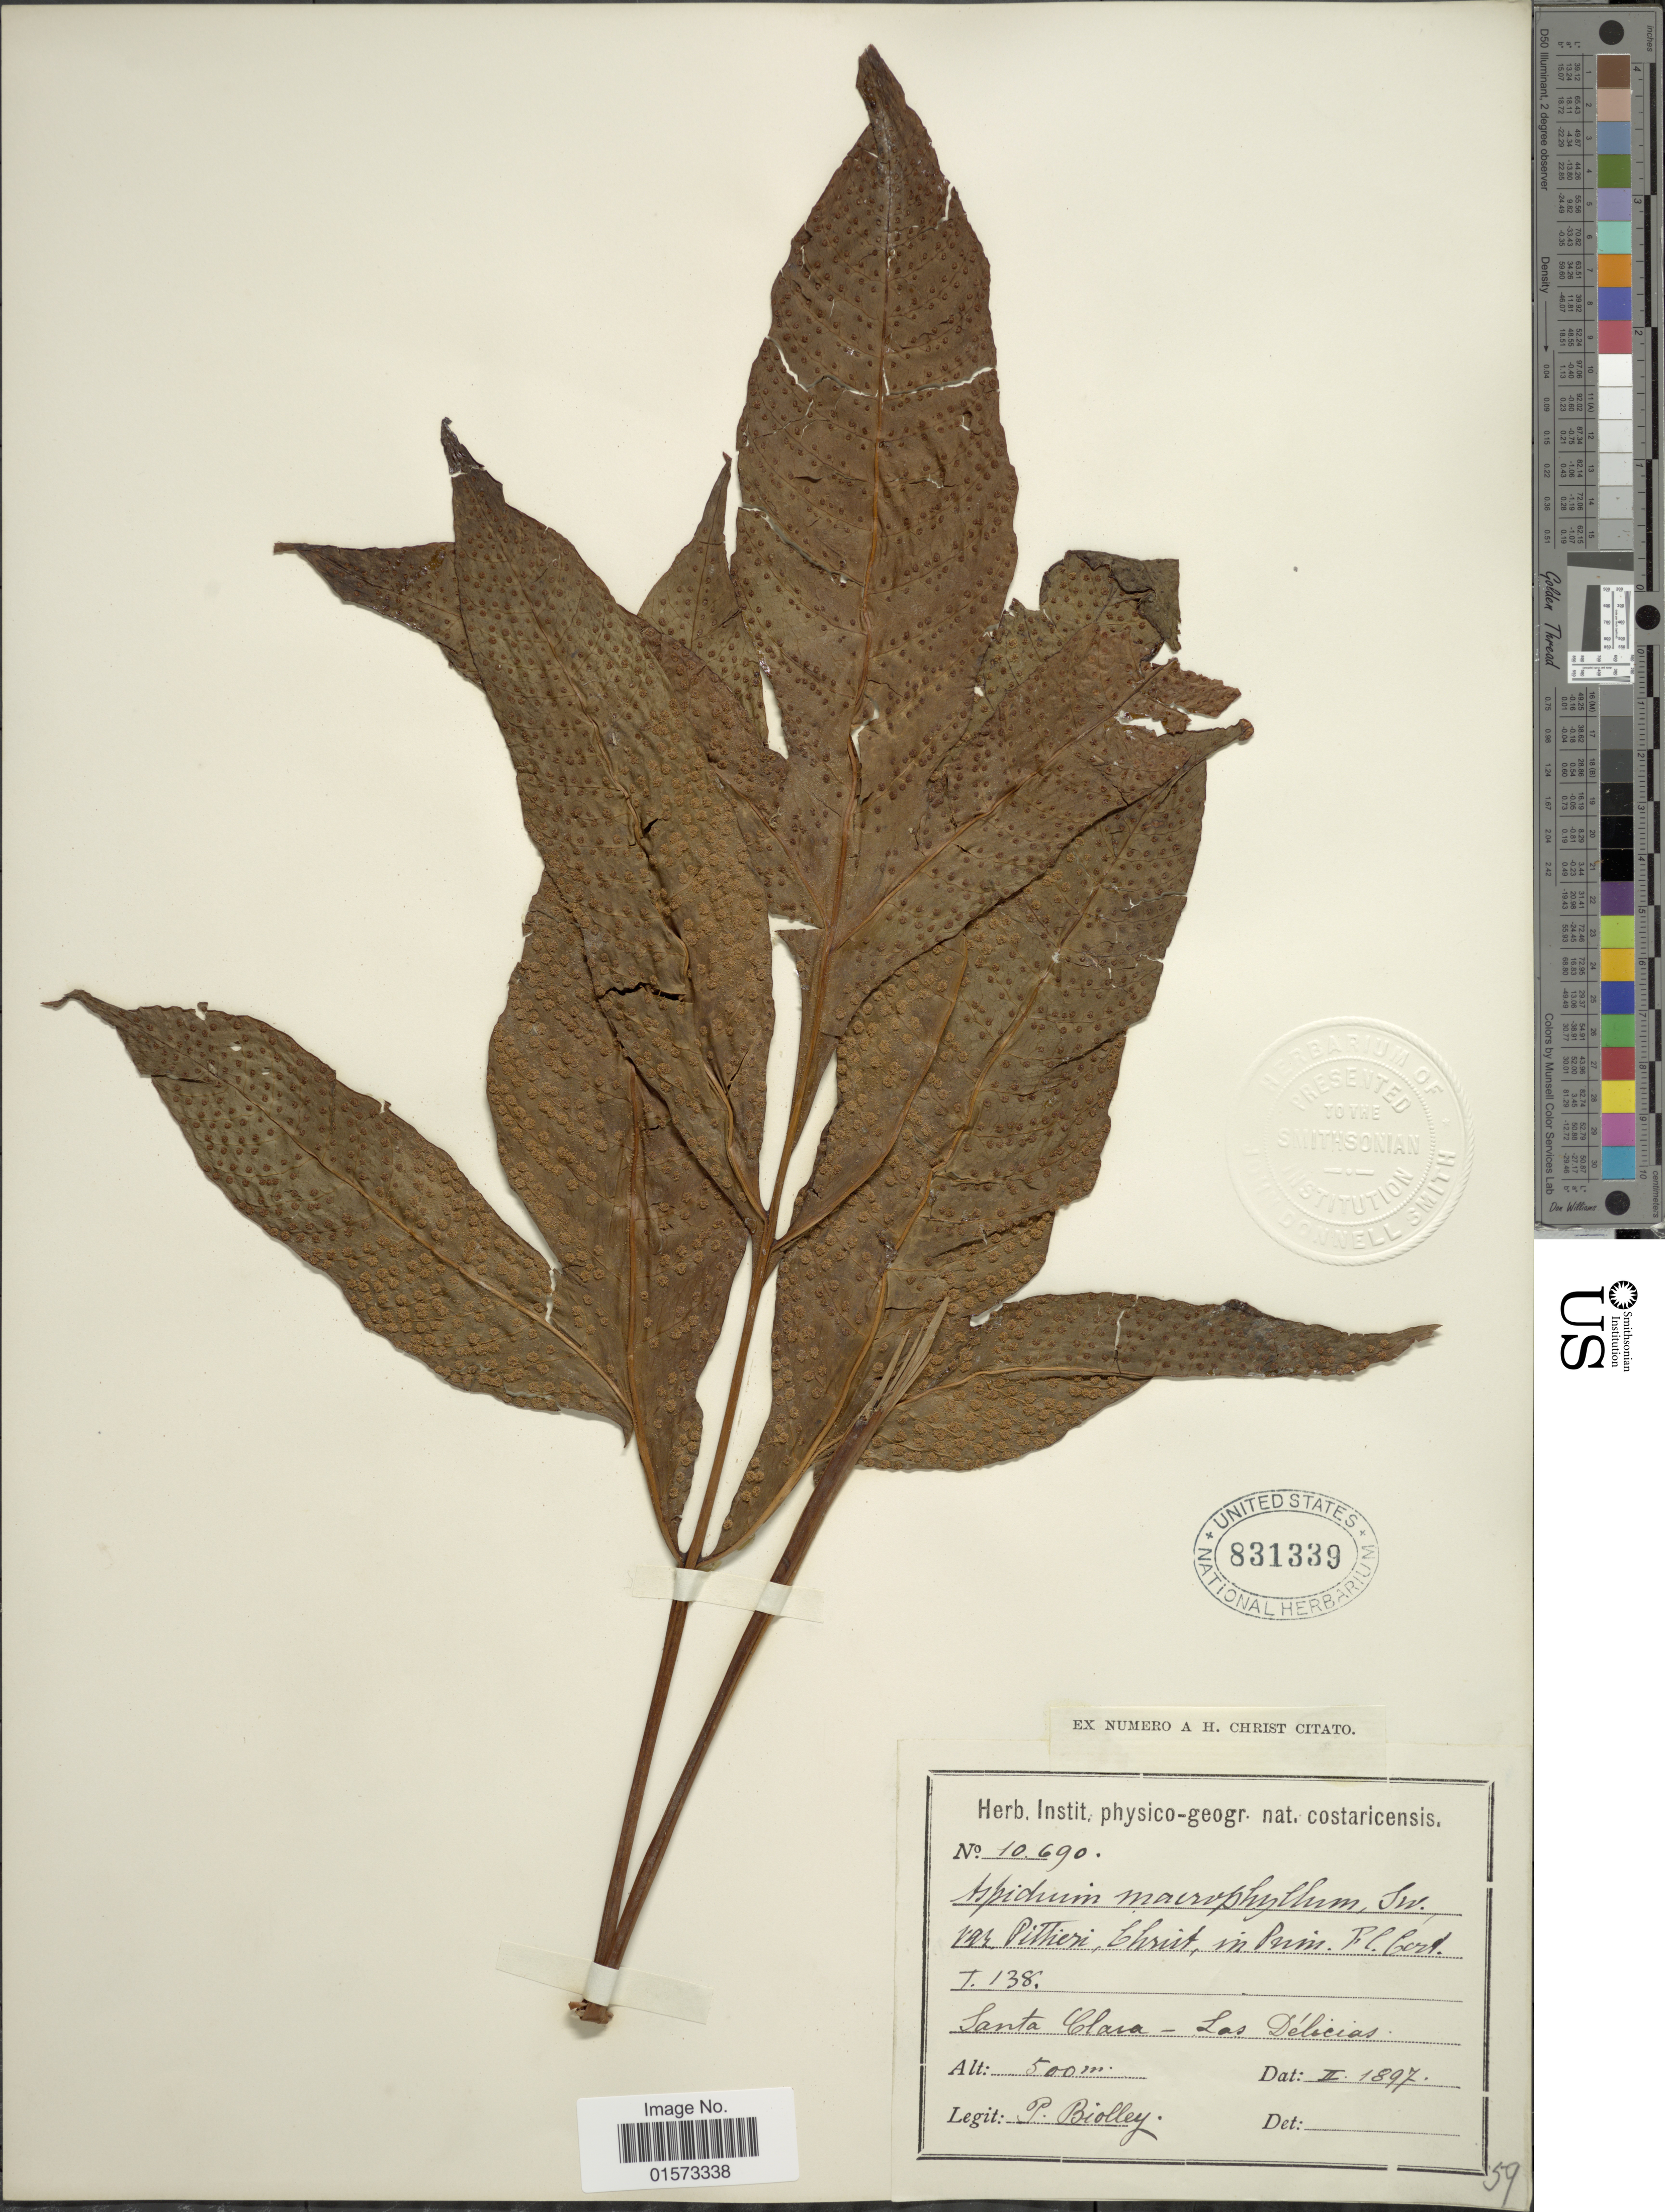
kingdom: Plantae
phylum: Tracheophyta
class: Polypodiopsida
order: Polypodiales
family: Tectariaceae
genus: Tectaria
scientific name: Tectaria incisa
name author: Cav.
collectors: P. Biolley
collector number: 10690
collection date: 1897-02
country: Costa Rica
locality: Santa Clara - Las Delicias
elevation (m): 500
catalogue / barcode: US 831339